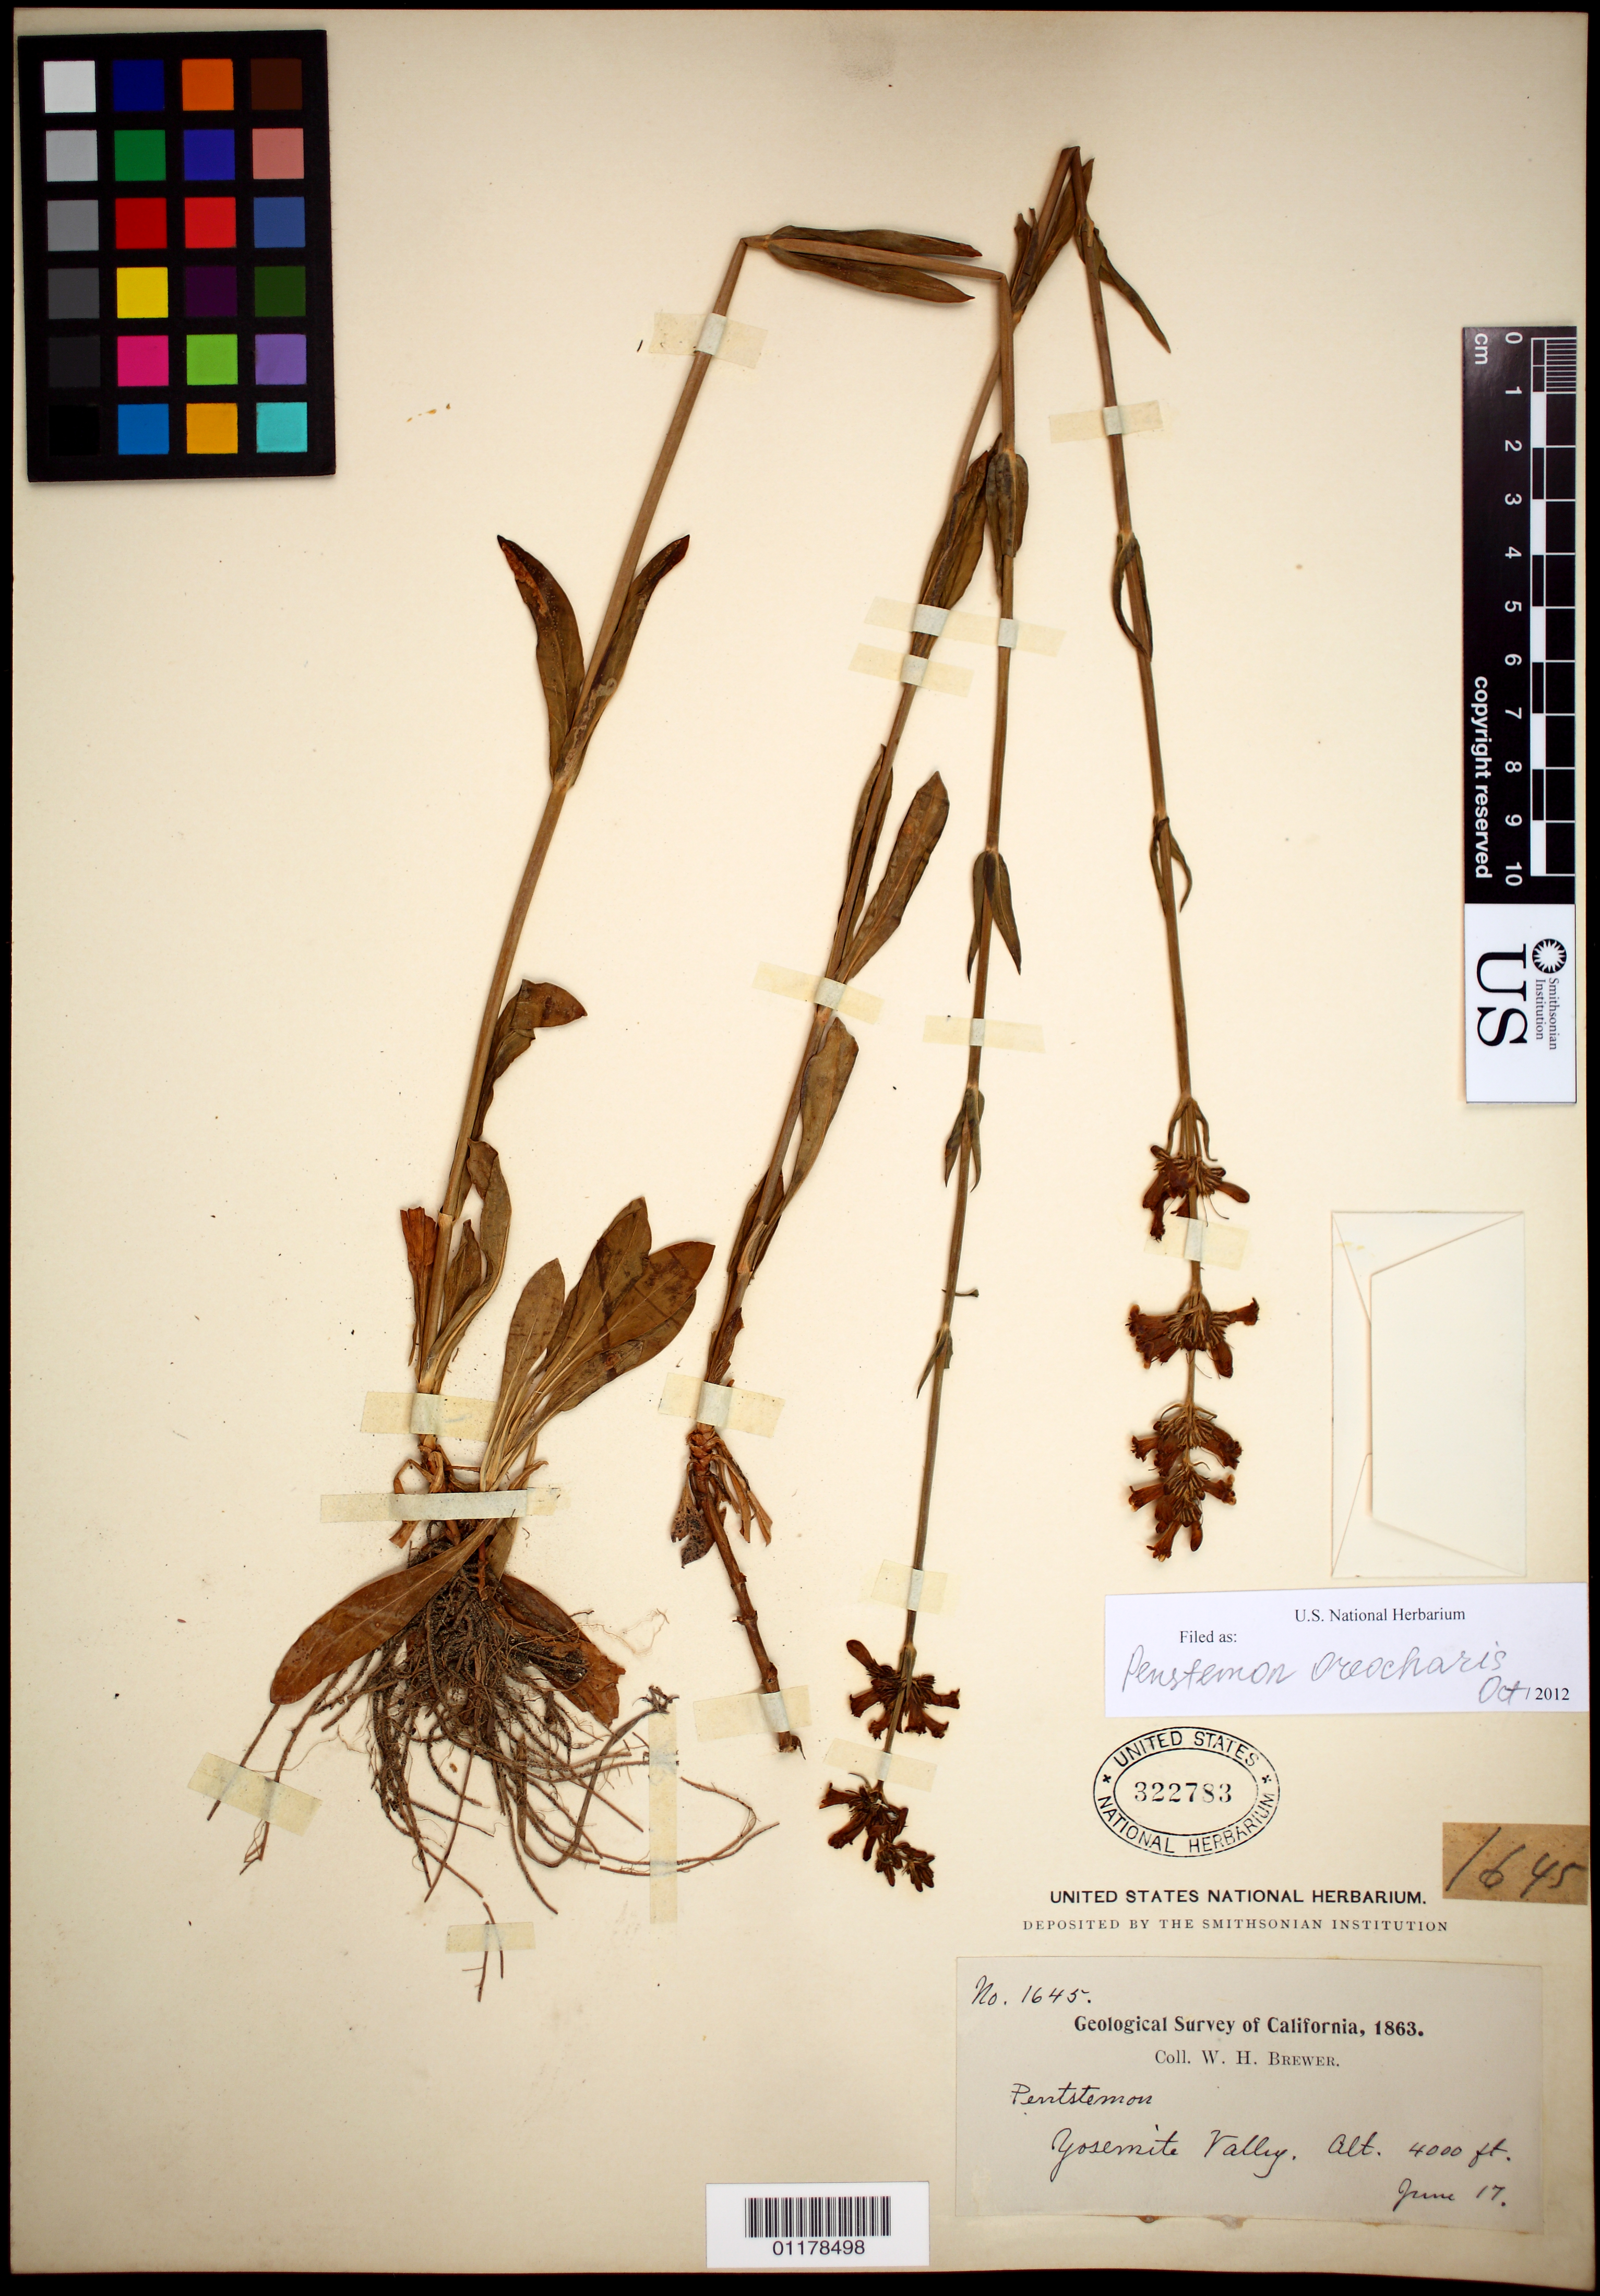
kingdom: Plantae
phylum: Tracheophyta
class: Magnoliopsida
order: Lamiales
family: Plantaginaceae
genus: Penstemon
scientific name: Penstemon oreocharis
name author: Greene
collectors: W. H. Brewer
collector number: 1645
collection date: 1863-06-17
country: United States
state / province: California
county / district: Mariposa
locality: Yosemite Valley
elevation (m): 1219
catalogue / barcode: US 322783